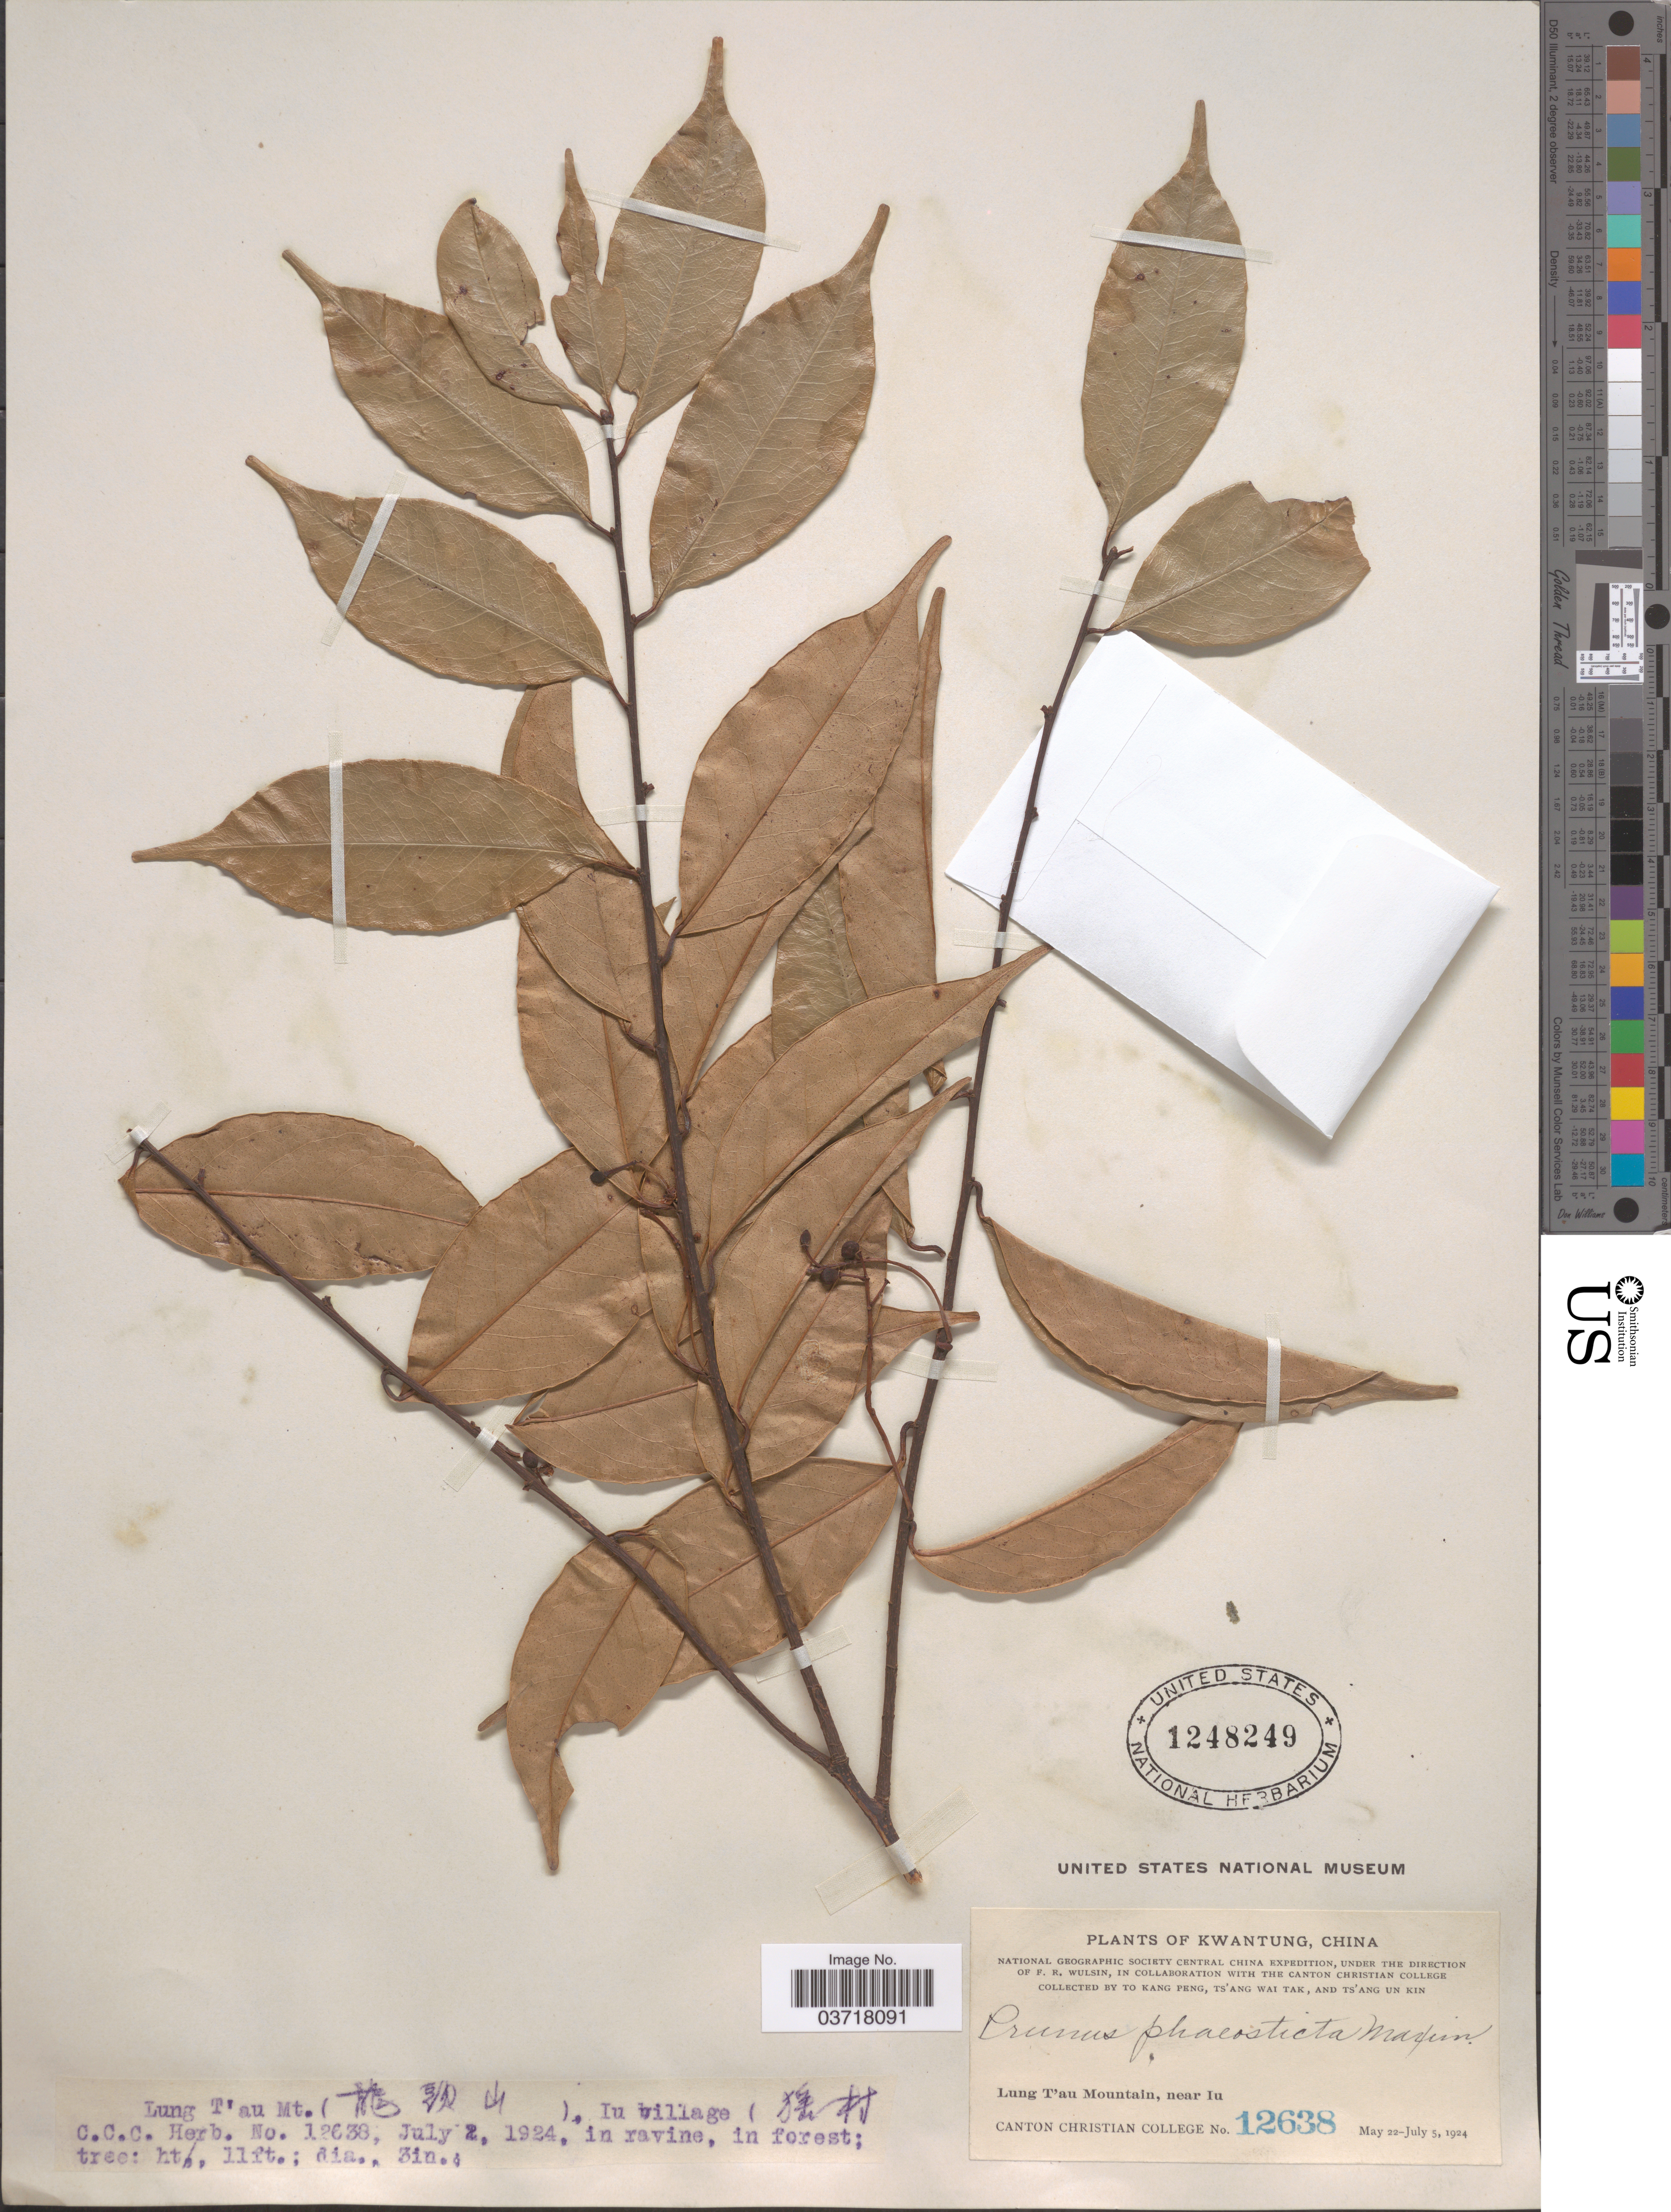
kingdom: Plantae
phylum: Tracheophyta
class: Magnoliopsida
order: Rosales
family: Rosaceae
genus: Prunus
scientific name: Prunus phaeosticta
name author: (Hance) Maxim.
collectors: K. Peng, W. T. Tsang & Ts' Ang Un Kin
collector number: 12638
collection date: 1924-07-02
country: China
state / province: Guangdong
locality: Kwantung. Lung T'au Mt. (X), Iu village (X).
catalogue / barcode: US 1248249